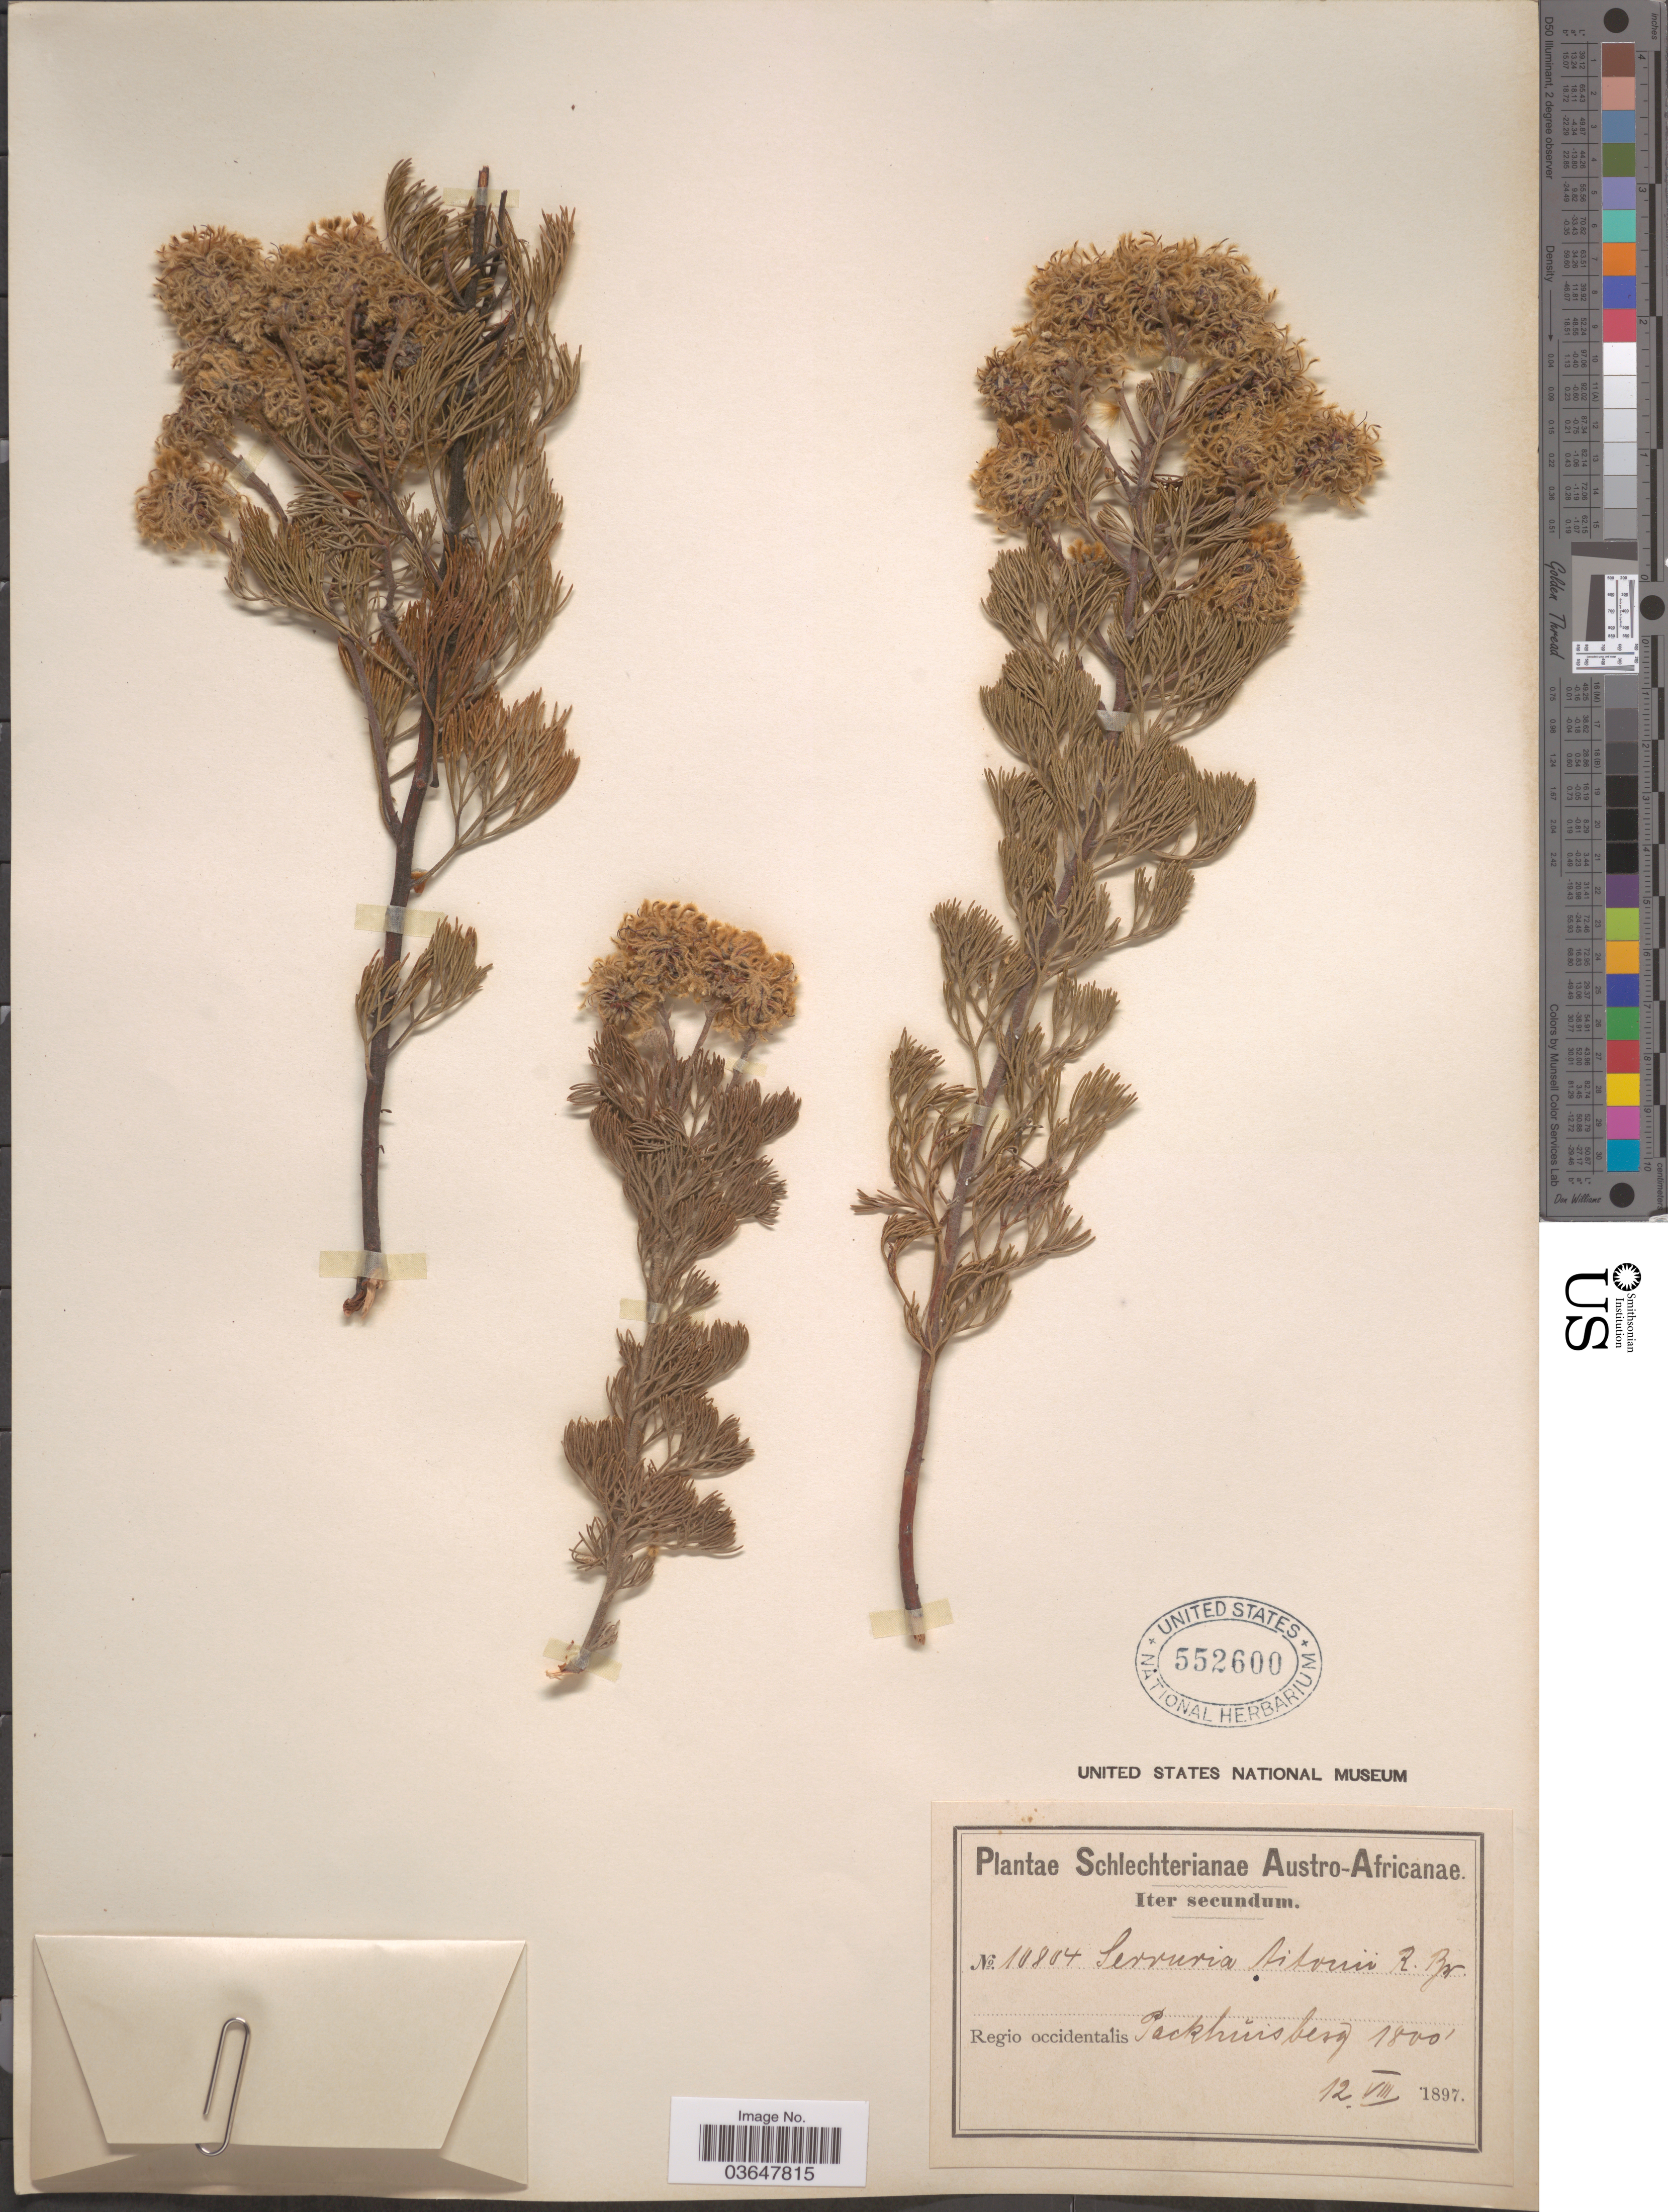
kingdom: Plantae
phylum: Tracheophyta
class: Magnoliopsida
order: Proteales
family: Proteaceae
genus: Serruria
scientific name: Serruria aitonii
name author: R. Br.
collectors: Schlechter, --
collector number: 10804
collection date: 1897-08-12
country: South Africa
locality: Austro- Africanae. Regio occidentalis. Pakhuisberge.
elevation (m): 549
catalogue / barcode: US 552600